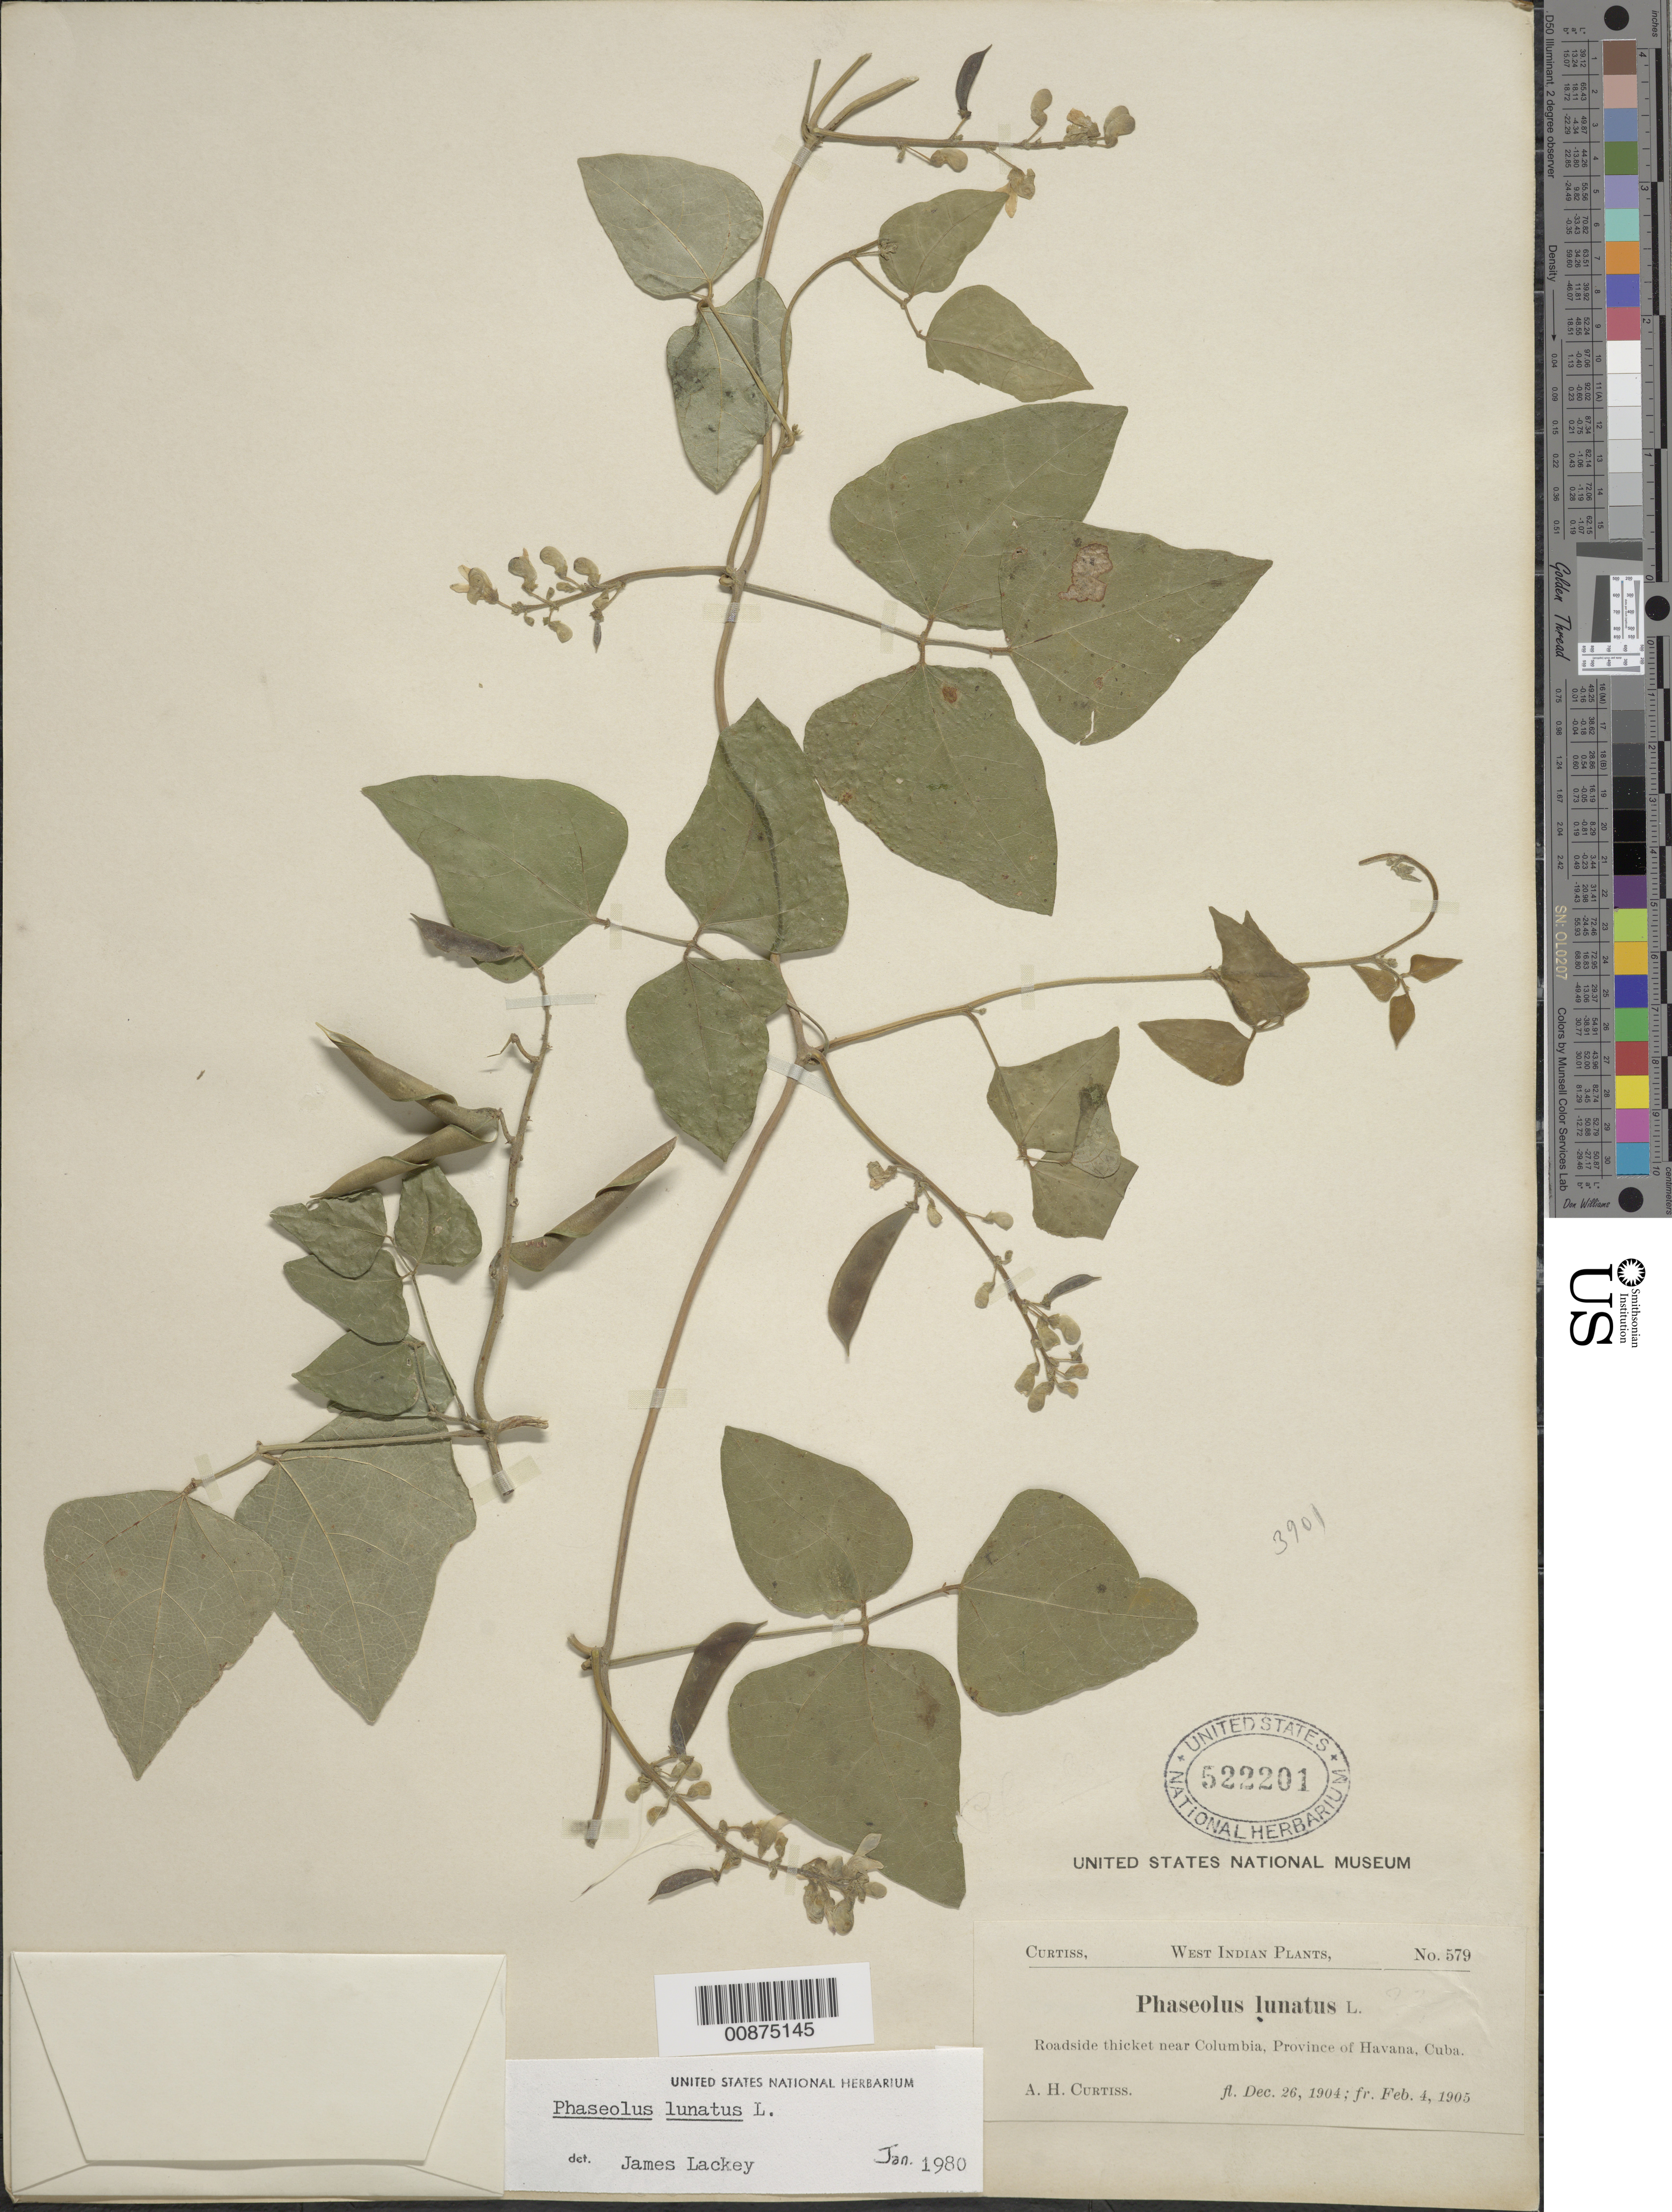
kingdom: Plantae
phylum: Tracheophyta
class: Magnoliopsida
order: Fabales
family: Fabaceae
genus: Phaseolus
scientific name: Phaseolus lunatus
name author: L.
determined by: Lackey, J.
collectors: A. H. Curtiss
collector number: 579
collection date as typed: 26 Dec 1904 to 04 Feb 1905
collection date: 1904-12-26/1905-02-04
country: Cuba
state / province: La Habana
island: Cuba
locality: Near Columbia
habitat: Roadside thicket.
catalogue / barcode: US 522201